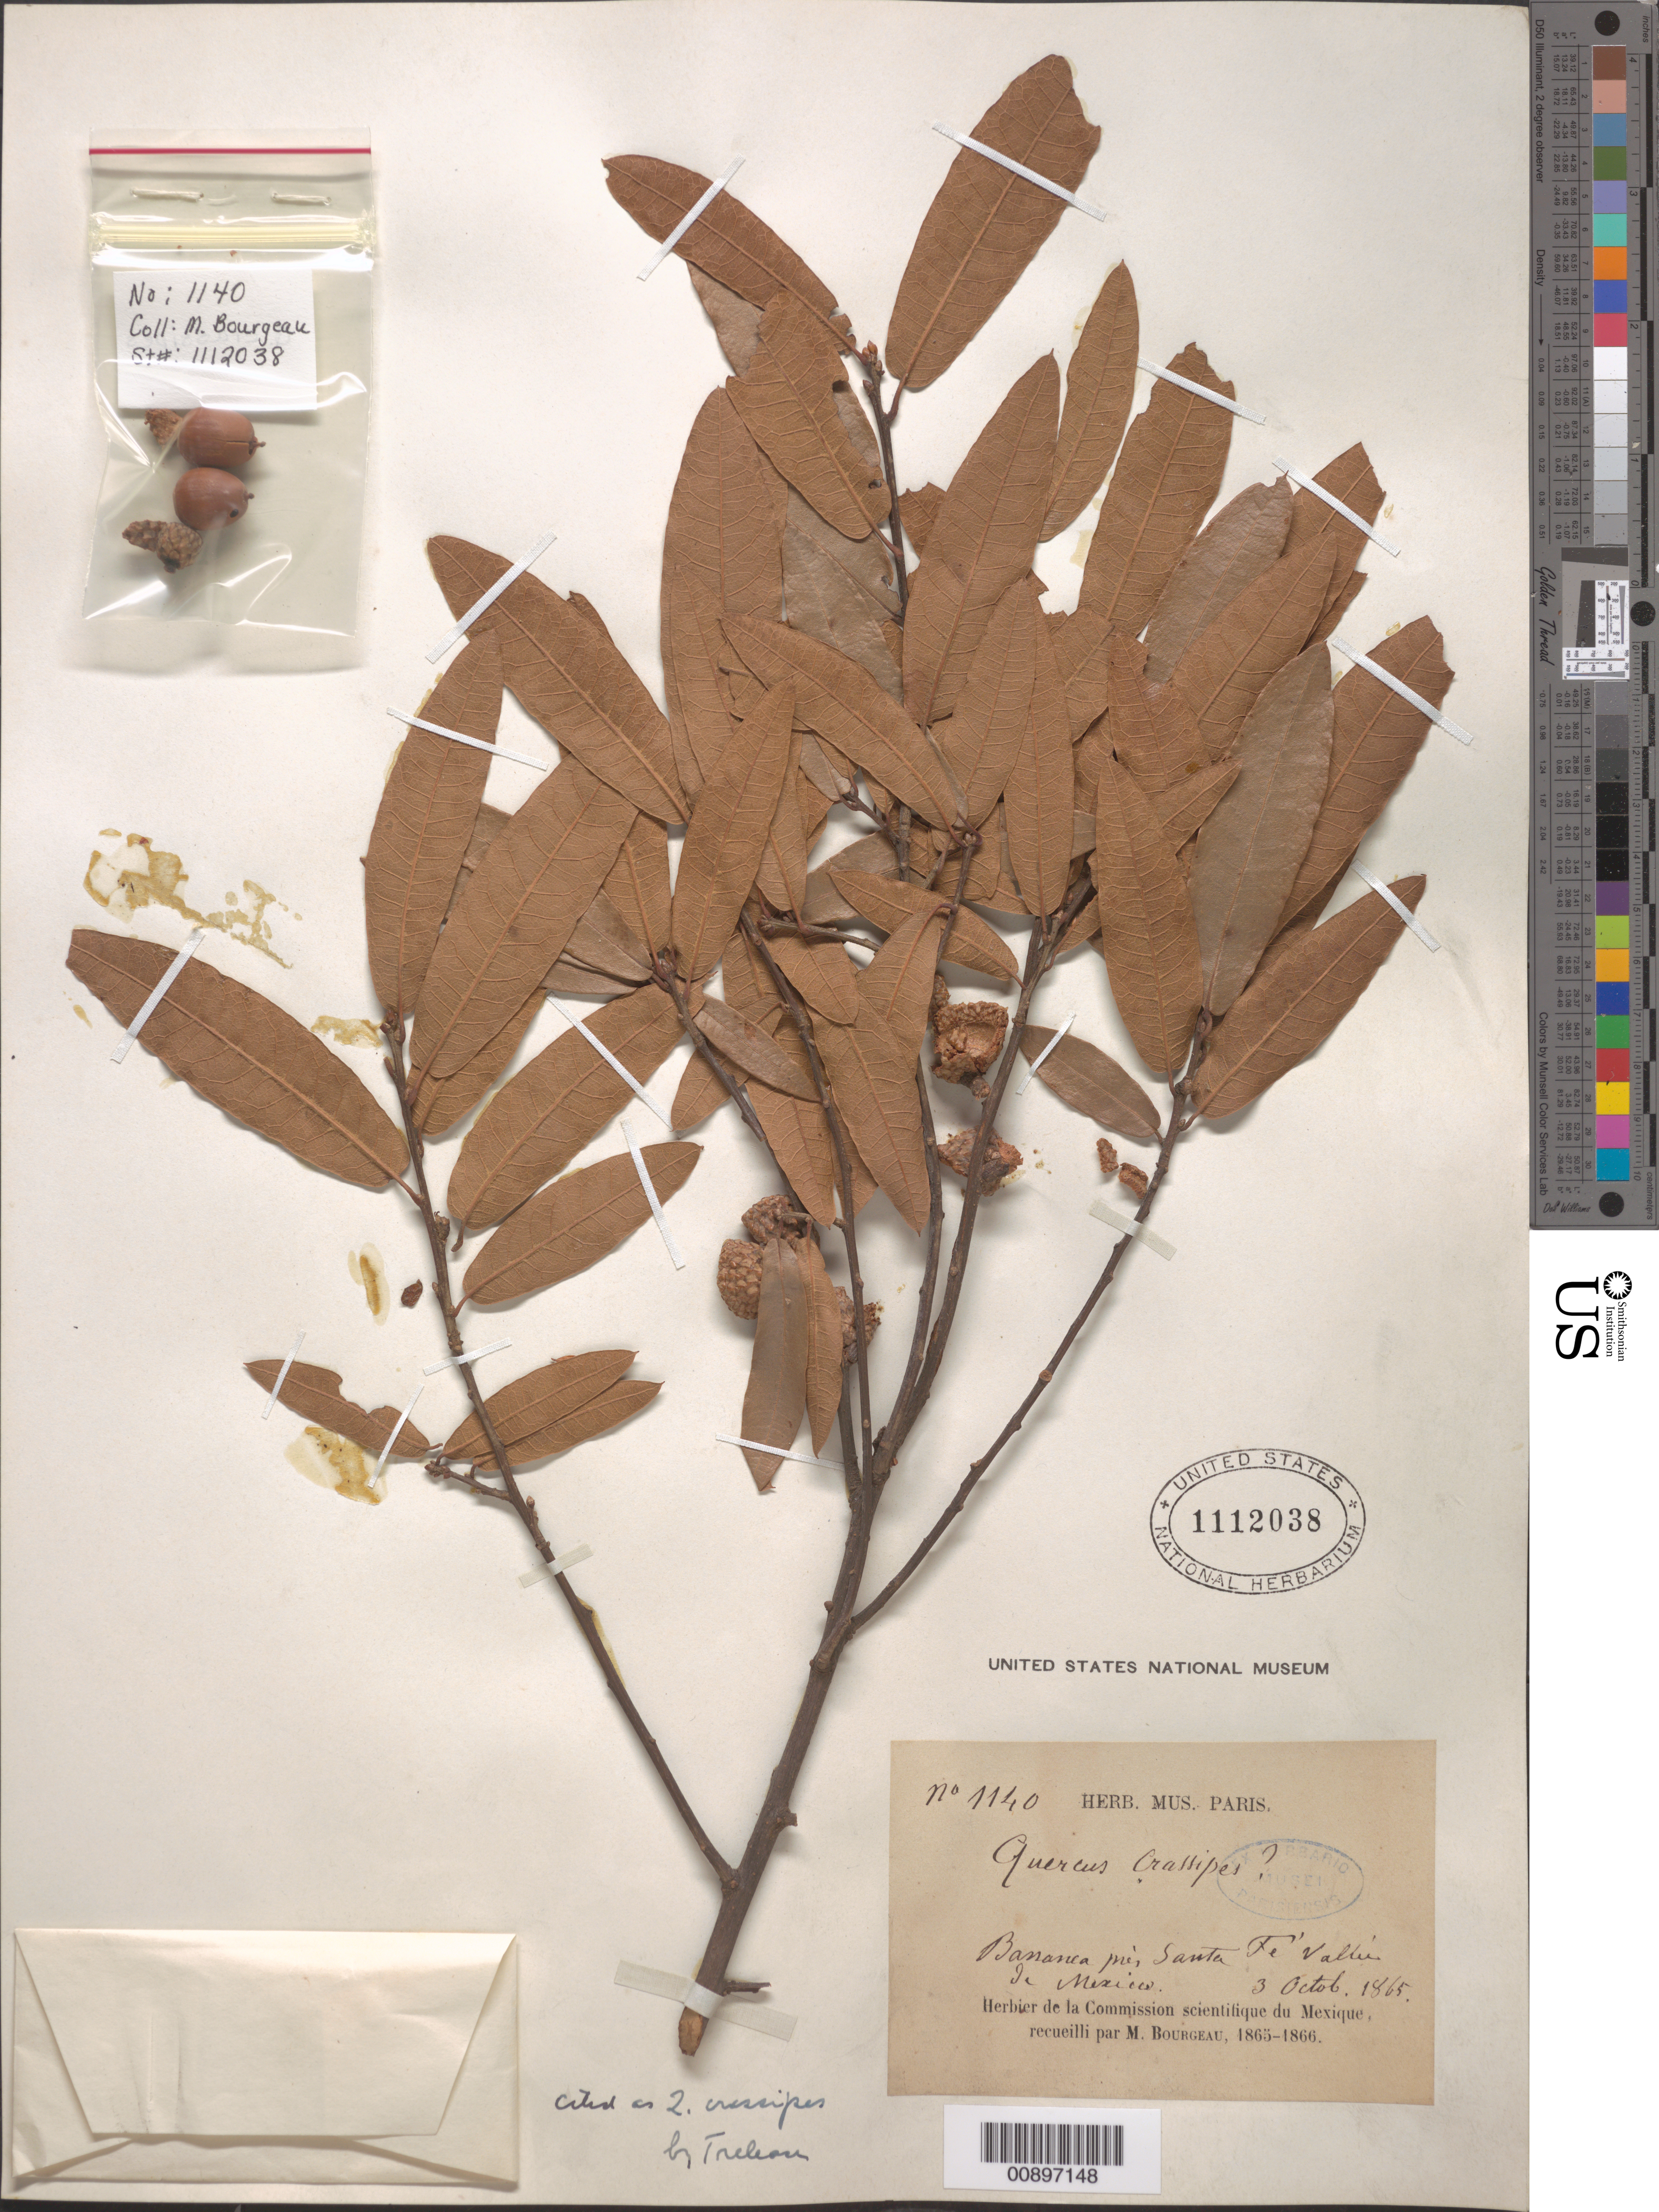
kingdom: Plantae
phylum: Tracheophyta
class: Magnoliopsida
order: Fagales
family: Fagaceae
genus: Quercus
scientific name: Quercus crassipes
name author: Humb. & Bonpl.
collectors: E. Bourgeau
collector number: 1140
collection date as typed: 03 Oct 1865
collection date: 1865-10-03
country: Mexico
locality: Barranca prés Santa Fé Vallée de Mexico.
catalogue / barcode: US 1112038